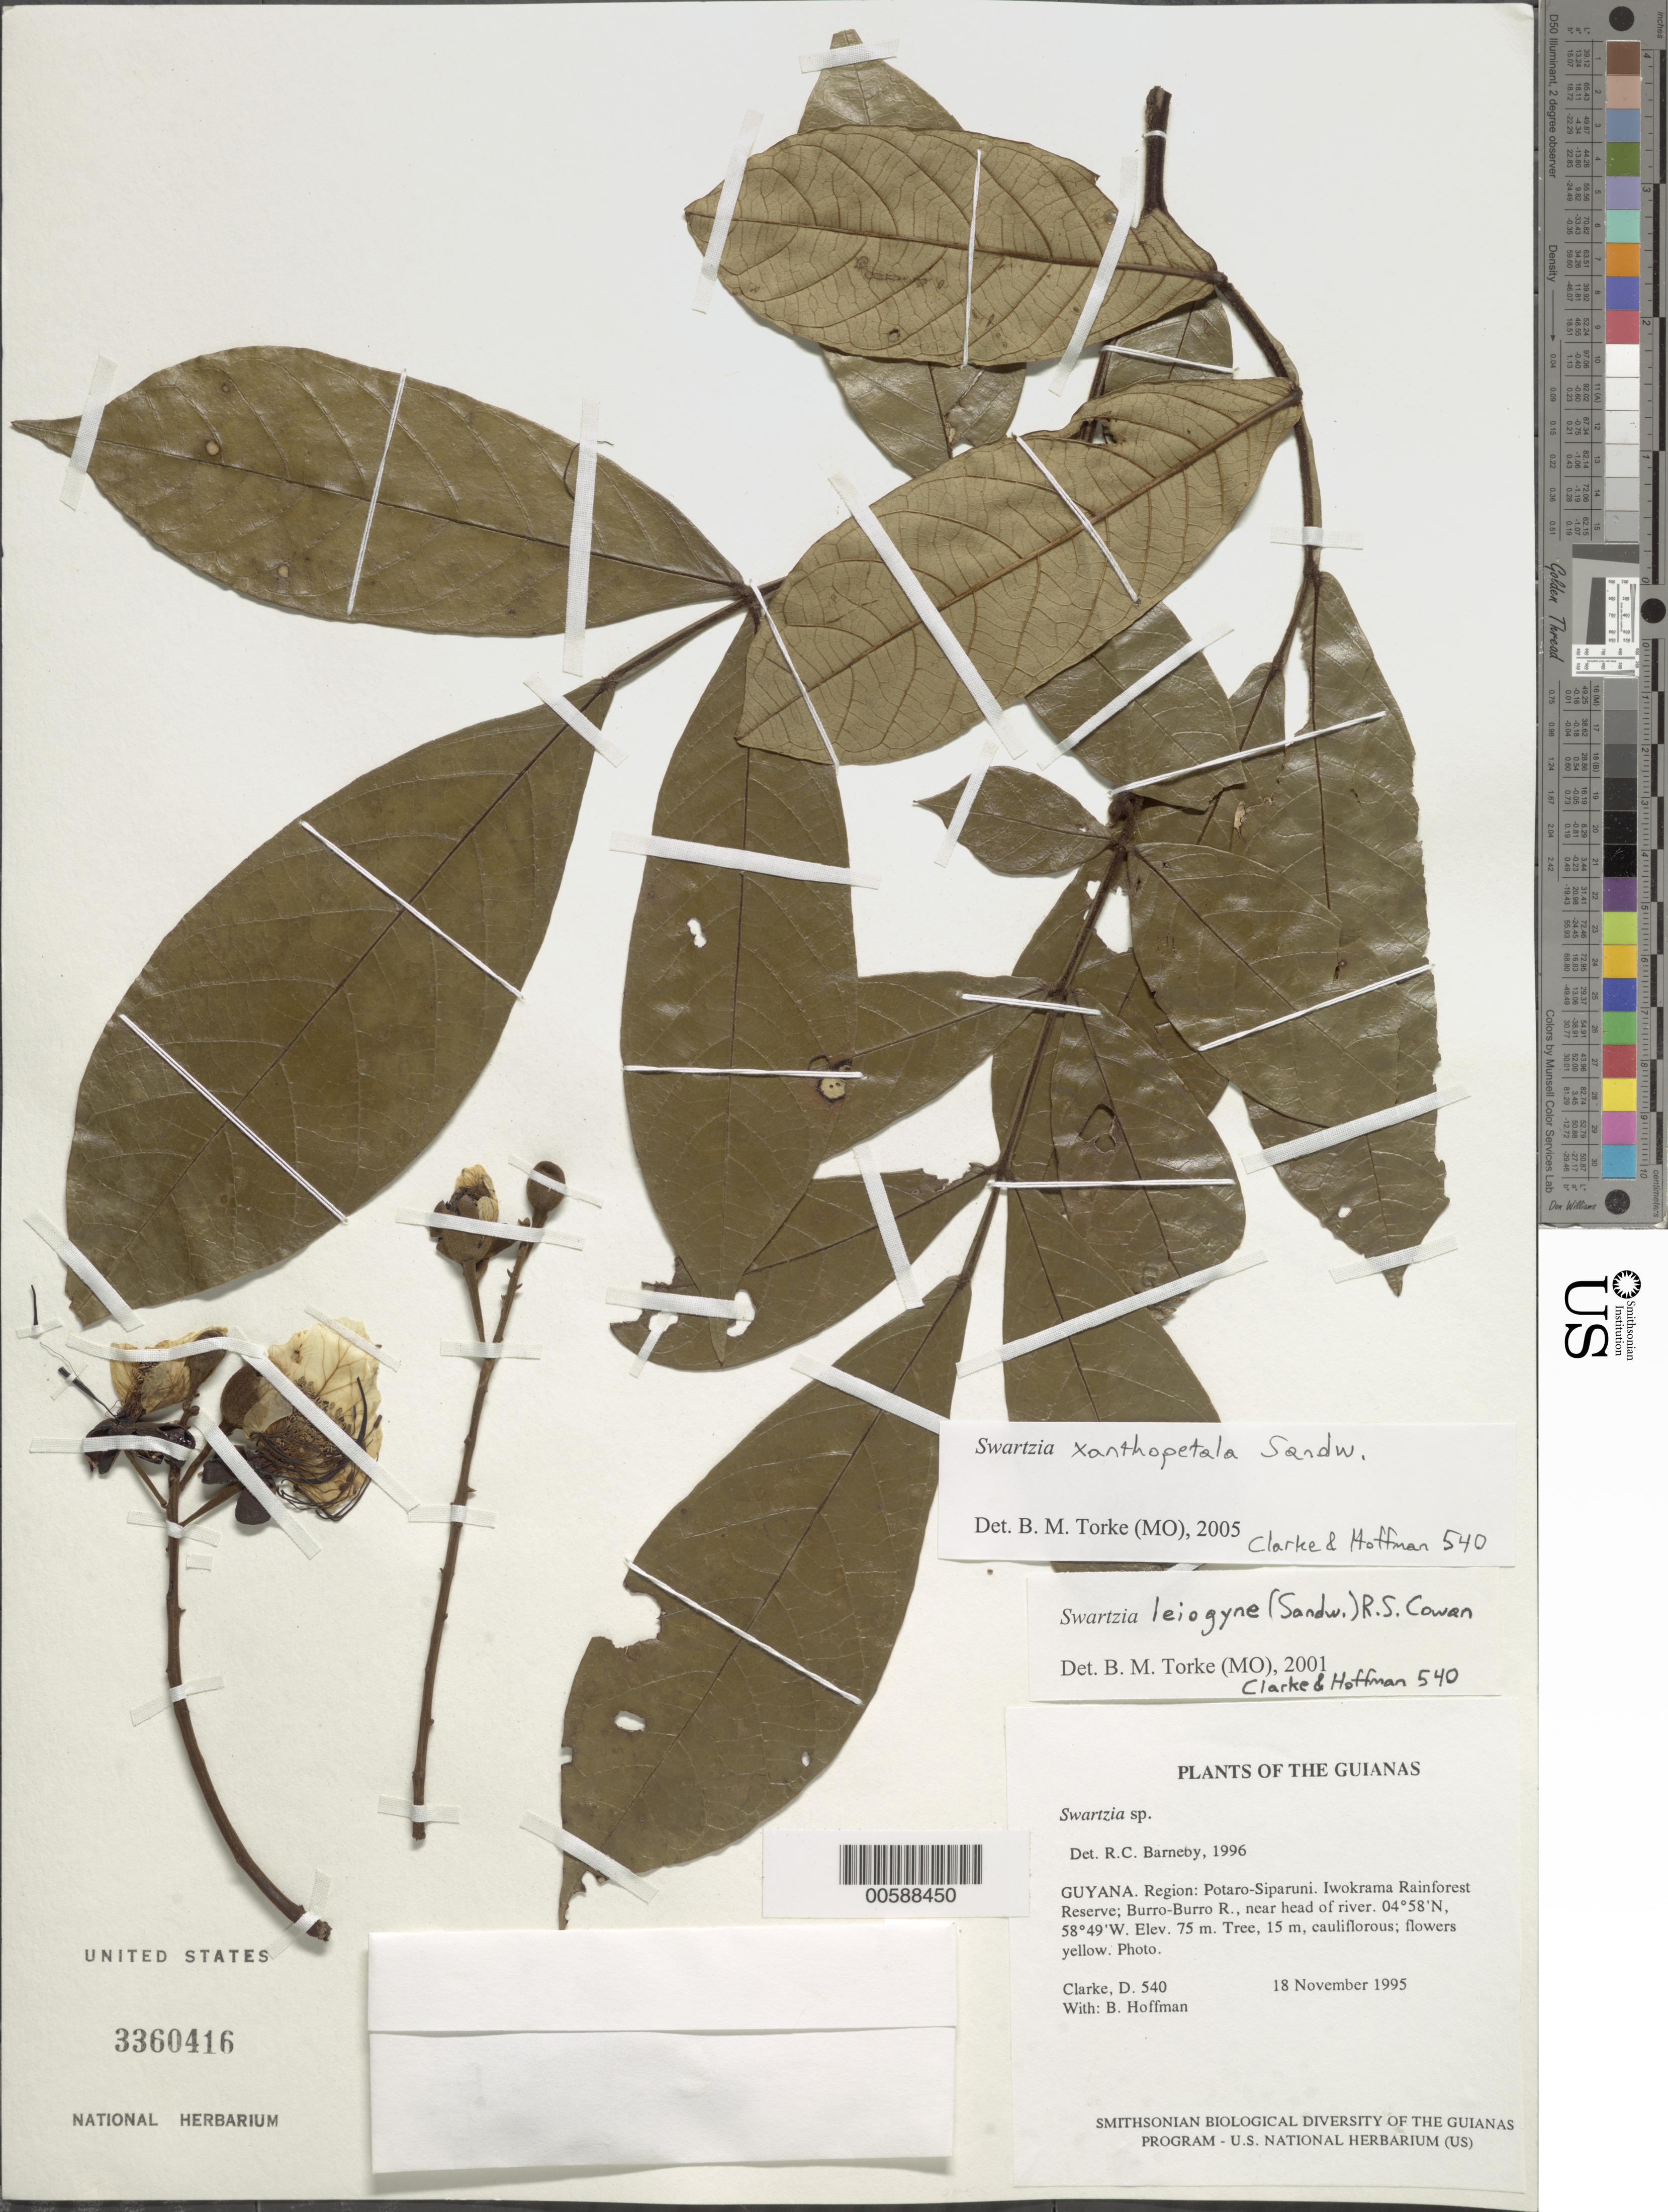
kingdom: Plantae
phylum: Tracheophyta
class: Magnoliopsida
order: Fabales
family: Fabaceae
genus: Swartzia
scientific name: Swartzia xanthopetala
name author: Sandwith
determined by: Torke, B. M., (MO)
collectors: H. D. Clarke & B. Hoffman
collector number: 540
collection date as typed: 18 November 1995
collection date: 1995-11-18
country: Guyana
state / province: Potaro-Siparuni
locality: Iwokrama Rainforest Reserve; Burro-Burro R., near head of river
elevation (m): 75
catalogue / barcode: US 3360416